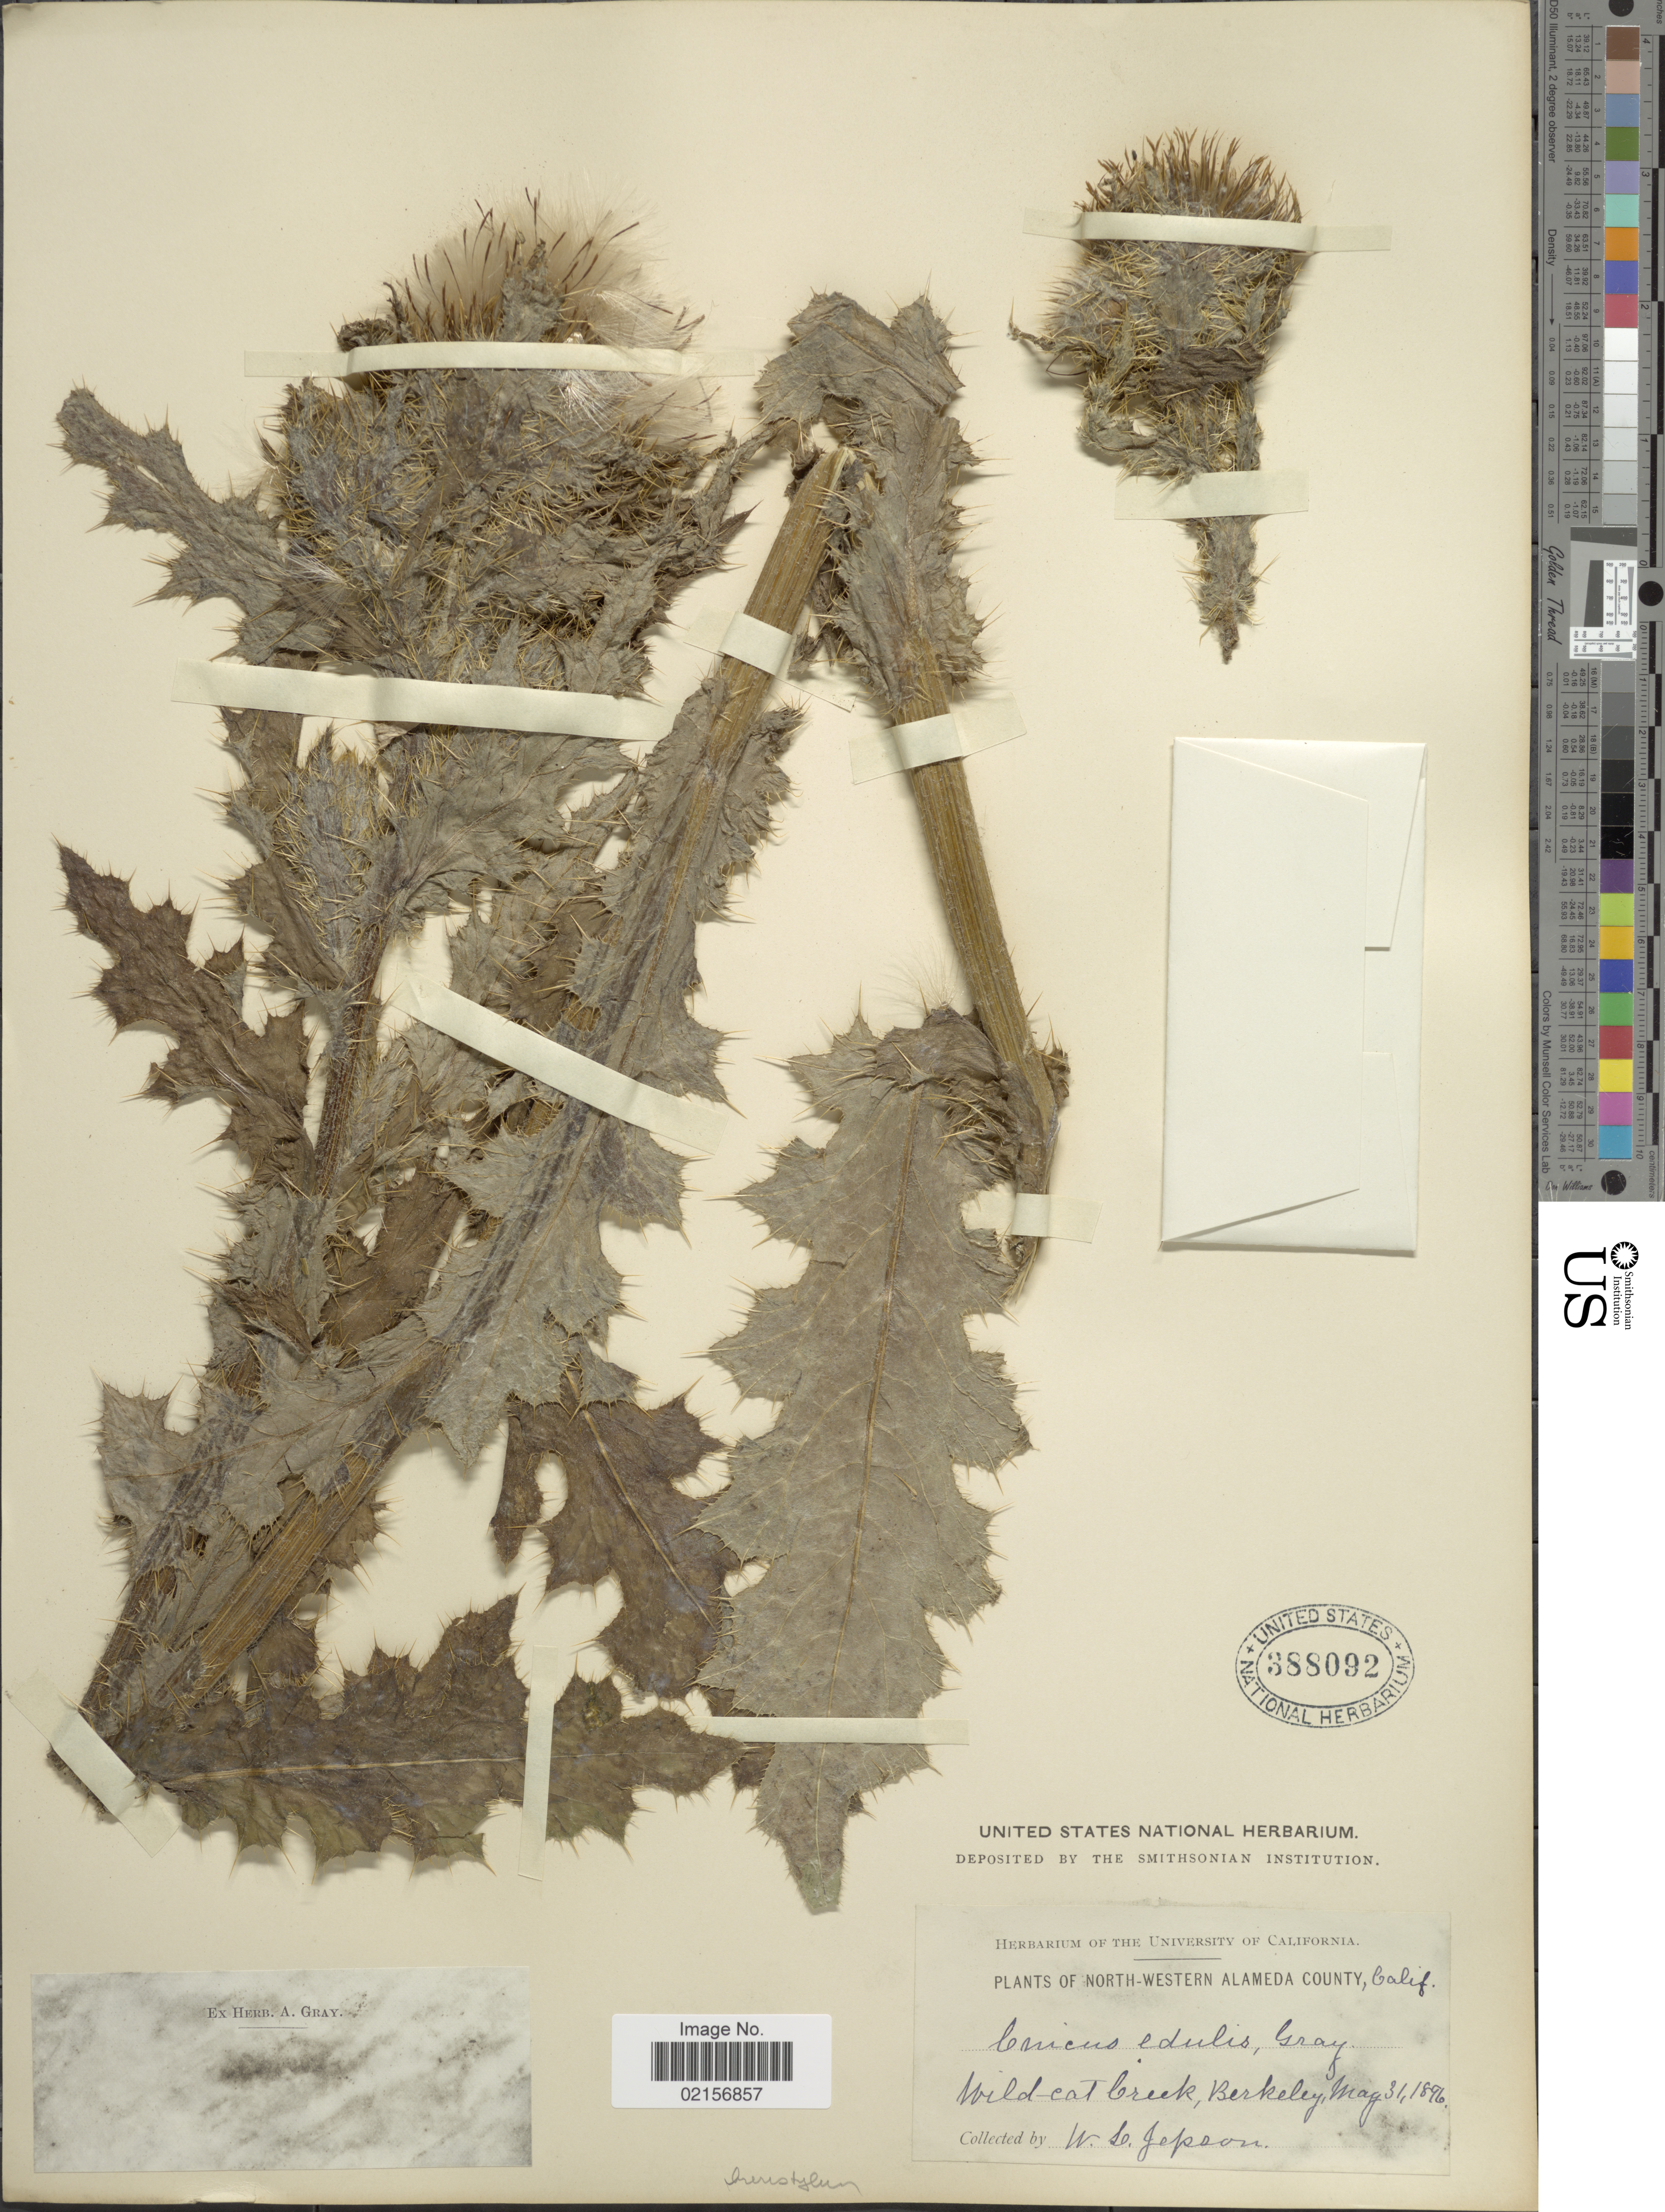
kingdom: Plantae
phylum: Tracheophyta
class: Magnoliopsida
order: Asterales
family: Asteraceae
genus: Cirsium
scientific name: Cirsium edule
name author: Nutt.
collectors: W. L. Jepson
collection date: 1896-05-31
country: United States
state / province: California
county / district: Alameda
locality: North-Western Alameda County, Wild-cat Creek, Berkeley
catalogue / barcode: US 388092